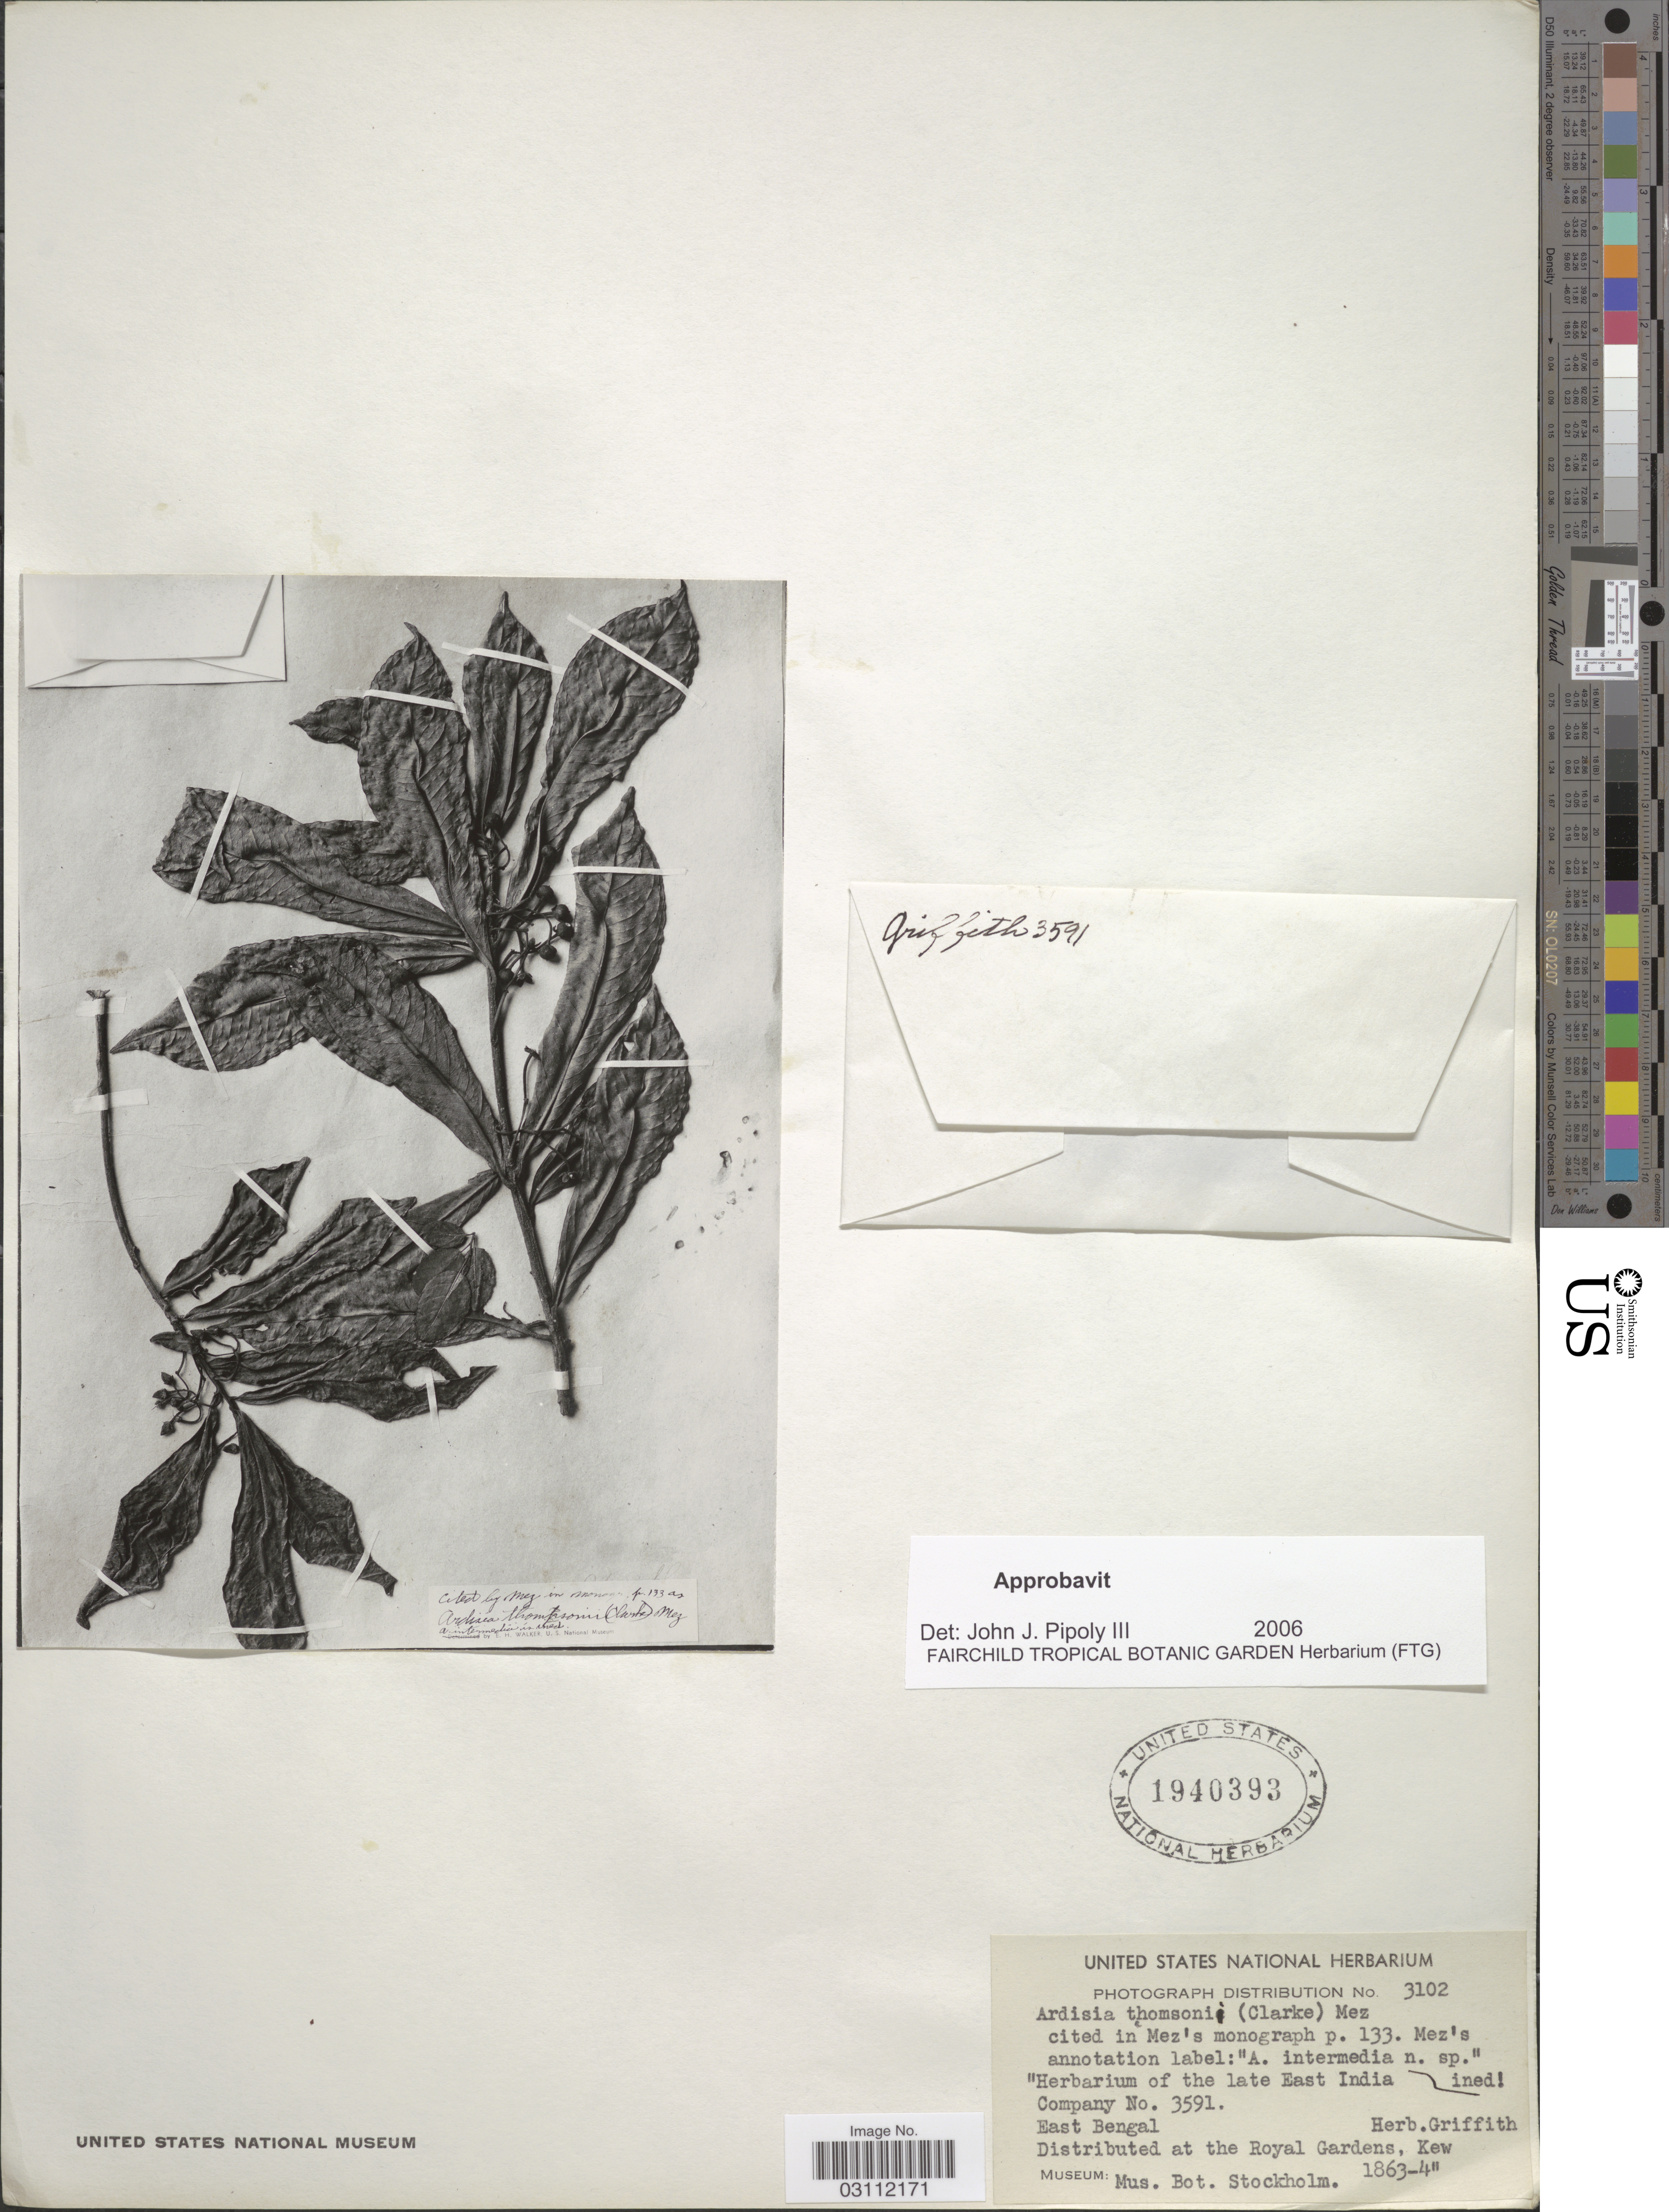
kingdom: Plantae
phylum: Tracheophyta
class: Magnoliopsida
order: Ericales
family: Primulaceae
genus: Ardisia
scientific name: Ardisia thomsonii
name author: Mez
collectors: ex herb. Griffith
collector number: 3591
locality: East Bengal.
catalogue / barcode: US 1940393